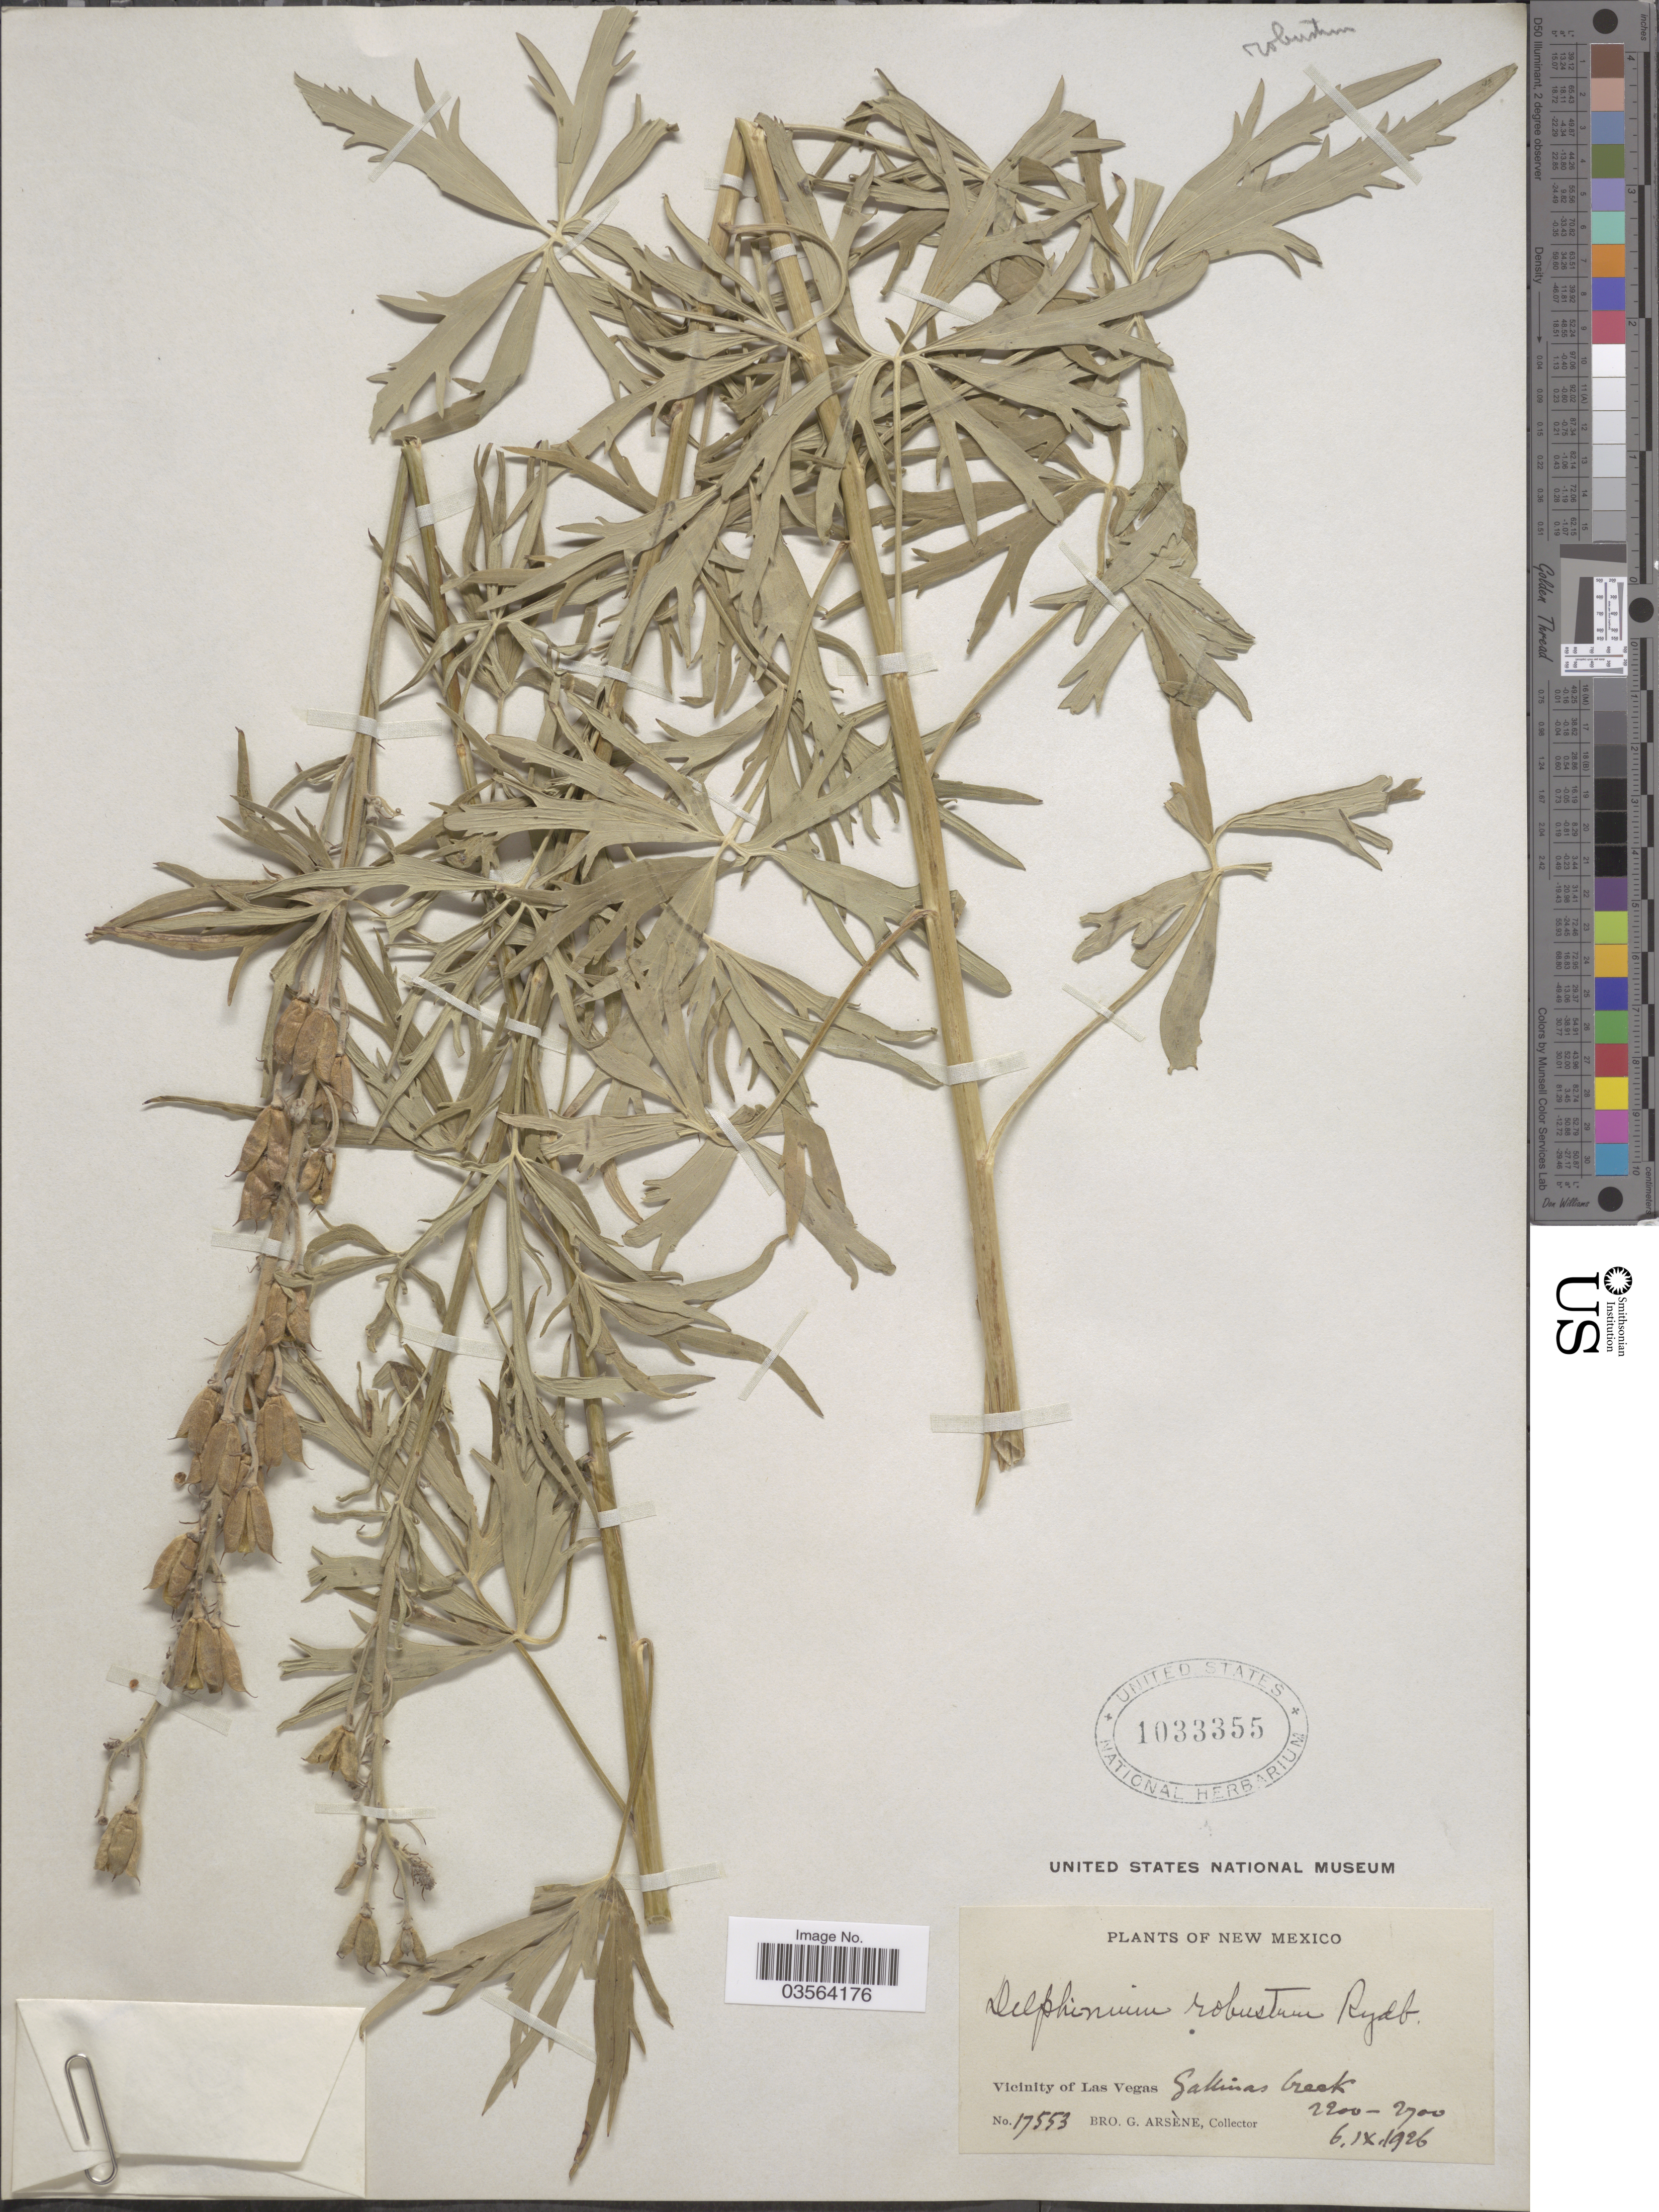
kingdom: Plantae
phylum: Tracheophyta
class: Magnoliopsida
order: Ranunculales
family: Ranunculaceae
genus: Delphinium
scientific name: Delphinium robustum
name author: Rydb.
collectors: Bro. G. Arsène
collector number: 17553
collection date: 1926-09-06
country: United States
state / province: New Mexico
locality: Vicinity of Las Vegas, Sakinas Creek.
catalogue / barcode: US 1033355